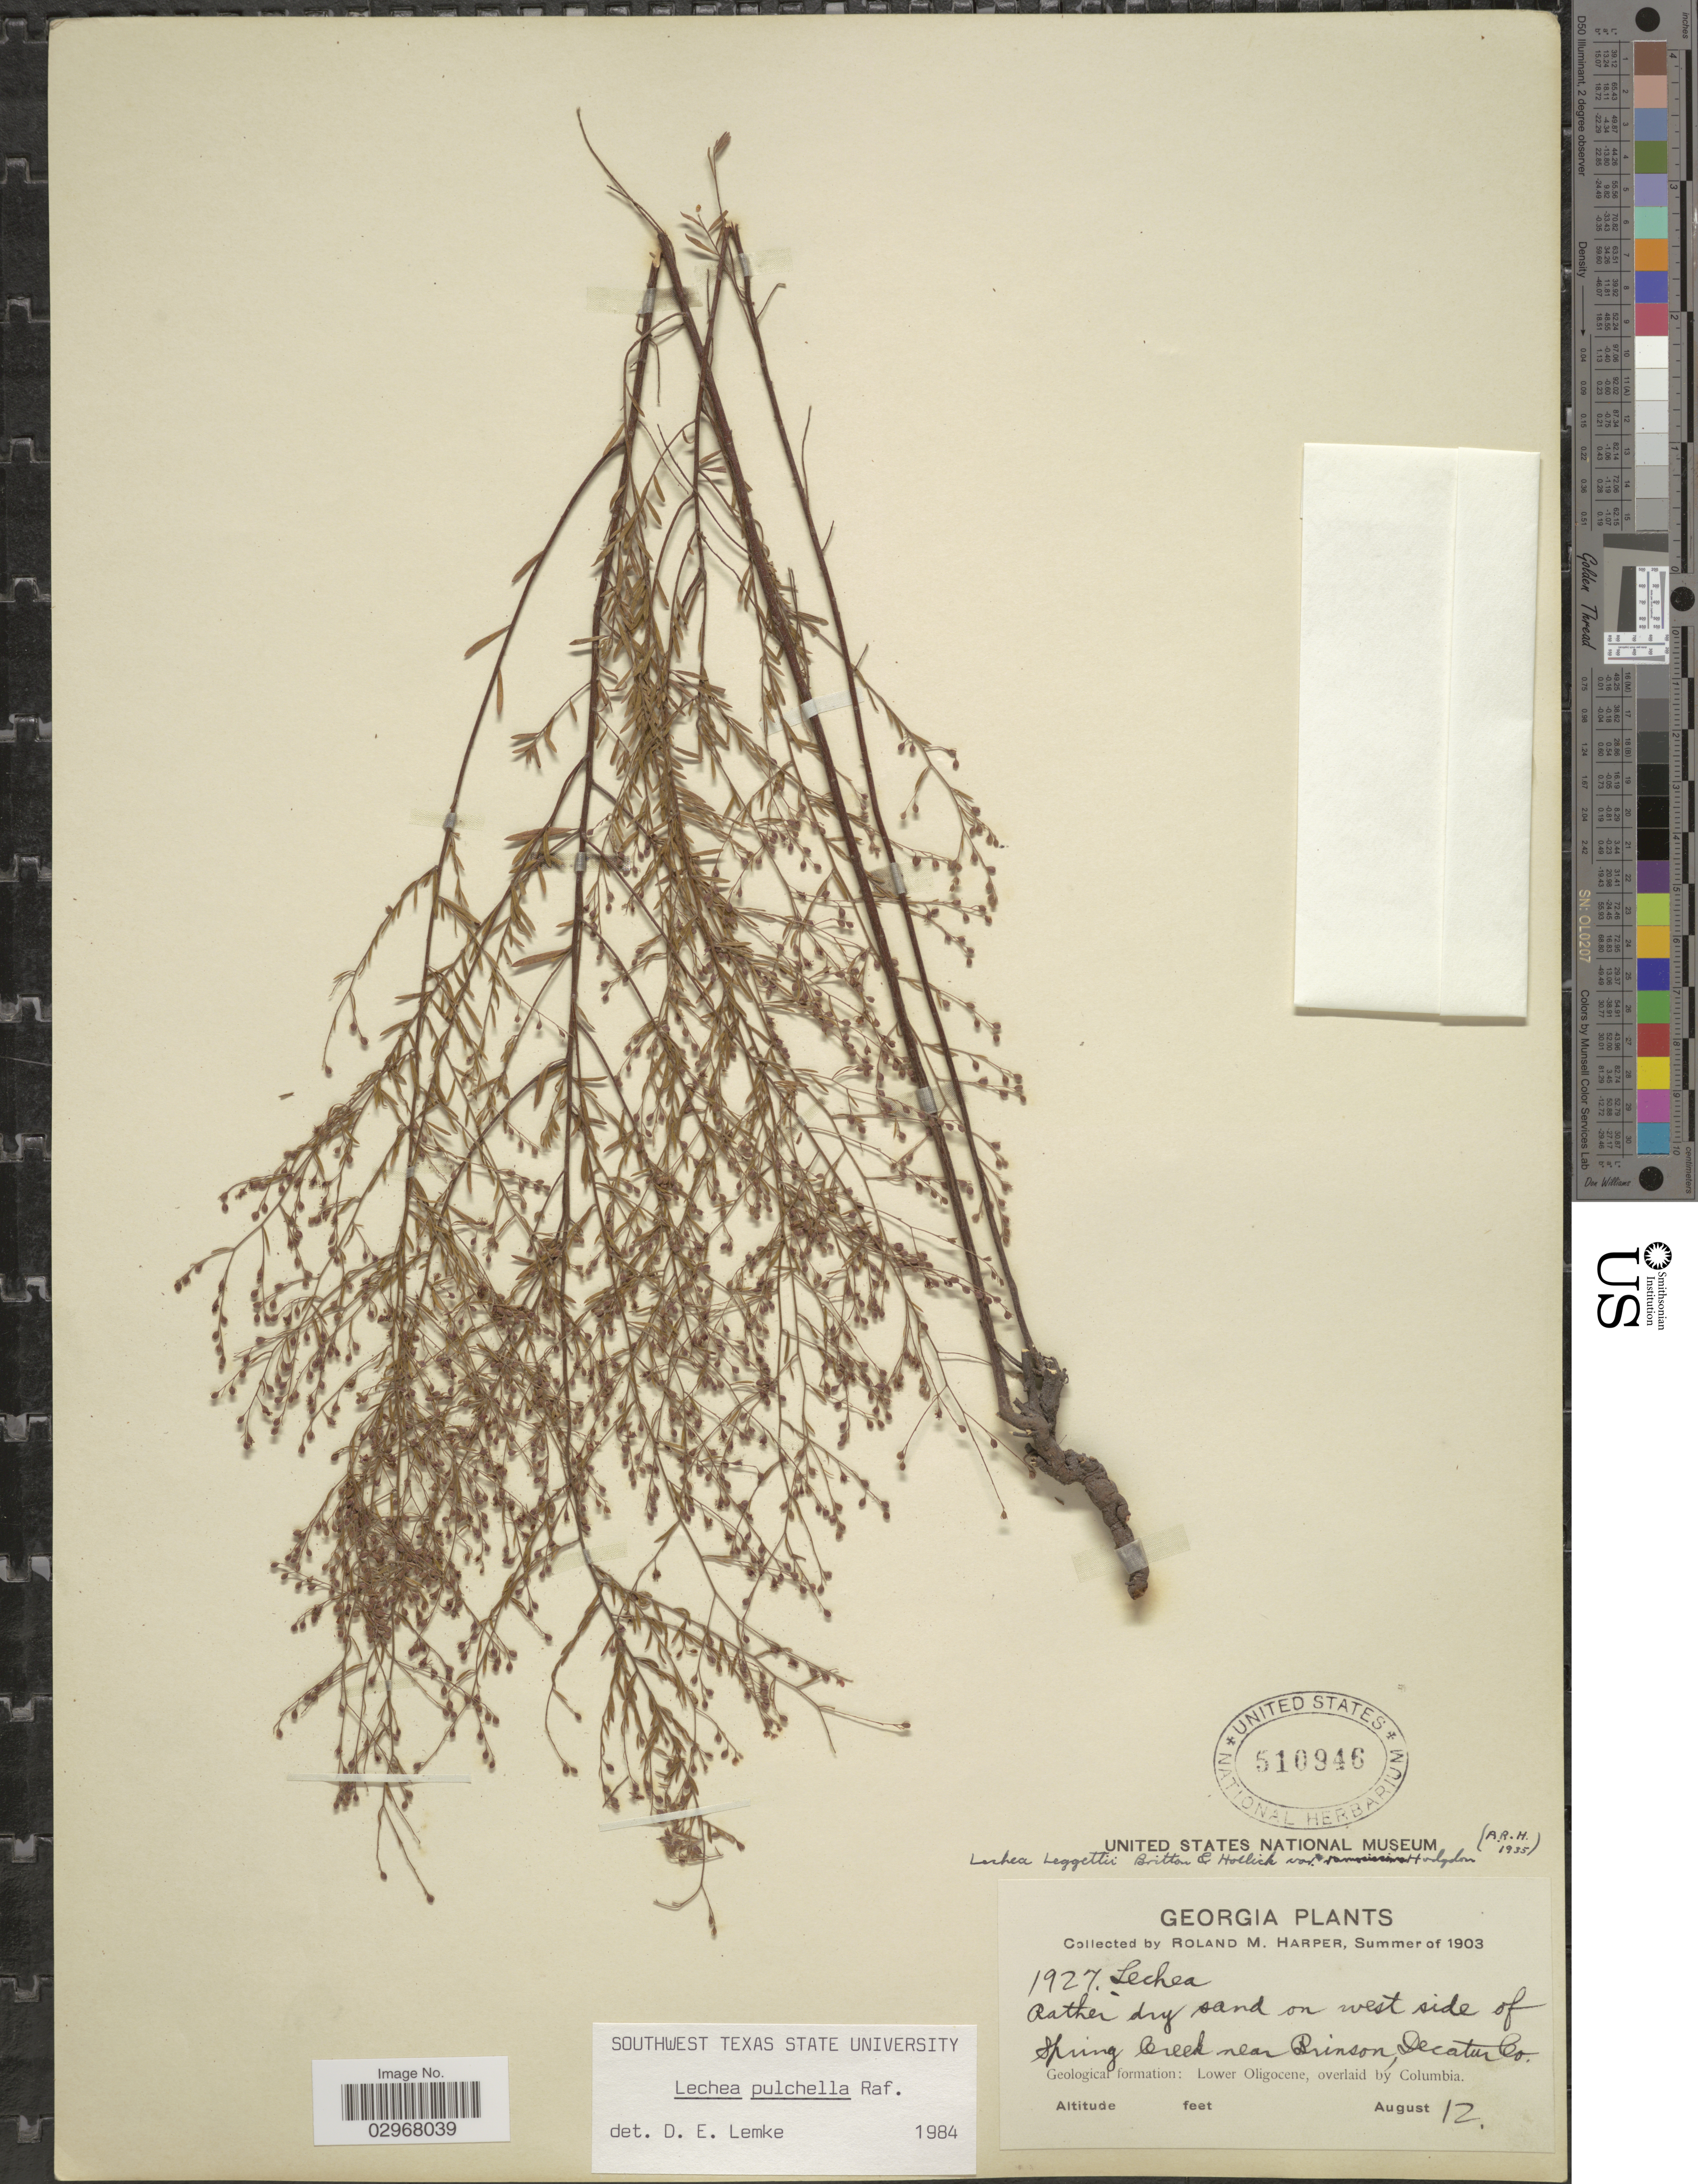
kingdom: Plantae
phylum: Tracheophyta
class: Magnoliopsida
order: Malvales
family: Cistaceae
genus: Lechea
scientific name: Lechea pulchella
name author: Raf.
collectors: R. M. Harper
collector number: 1927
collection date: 1903-08-12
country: United States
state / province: Georgia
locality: On west side of Spring Creek near Brinson, Decatur Co. Geological formation: Lower Oligocene, overlaid by Columbia.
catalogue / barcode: US 510946